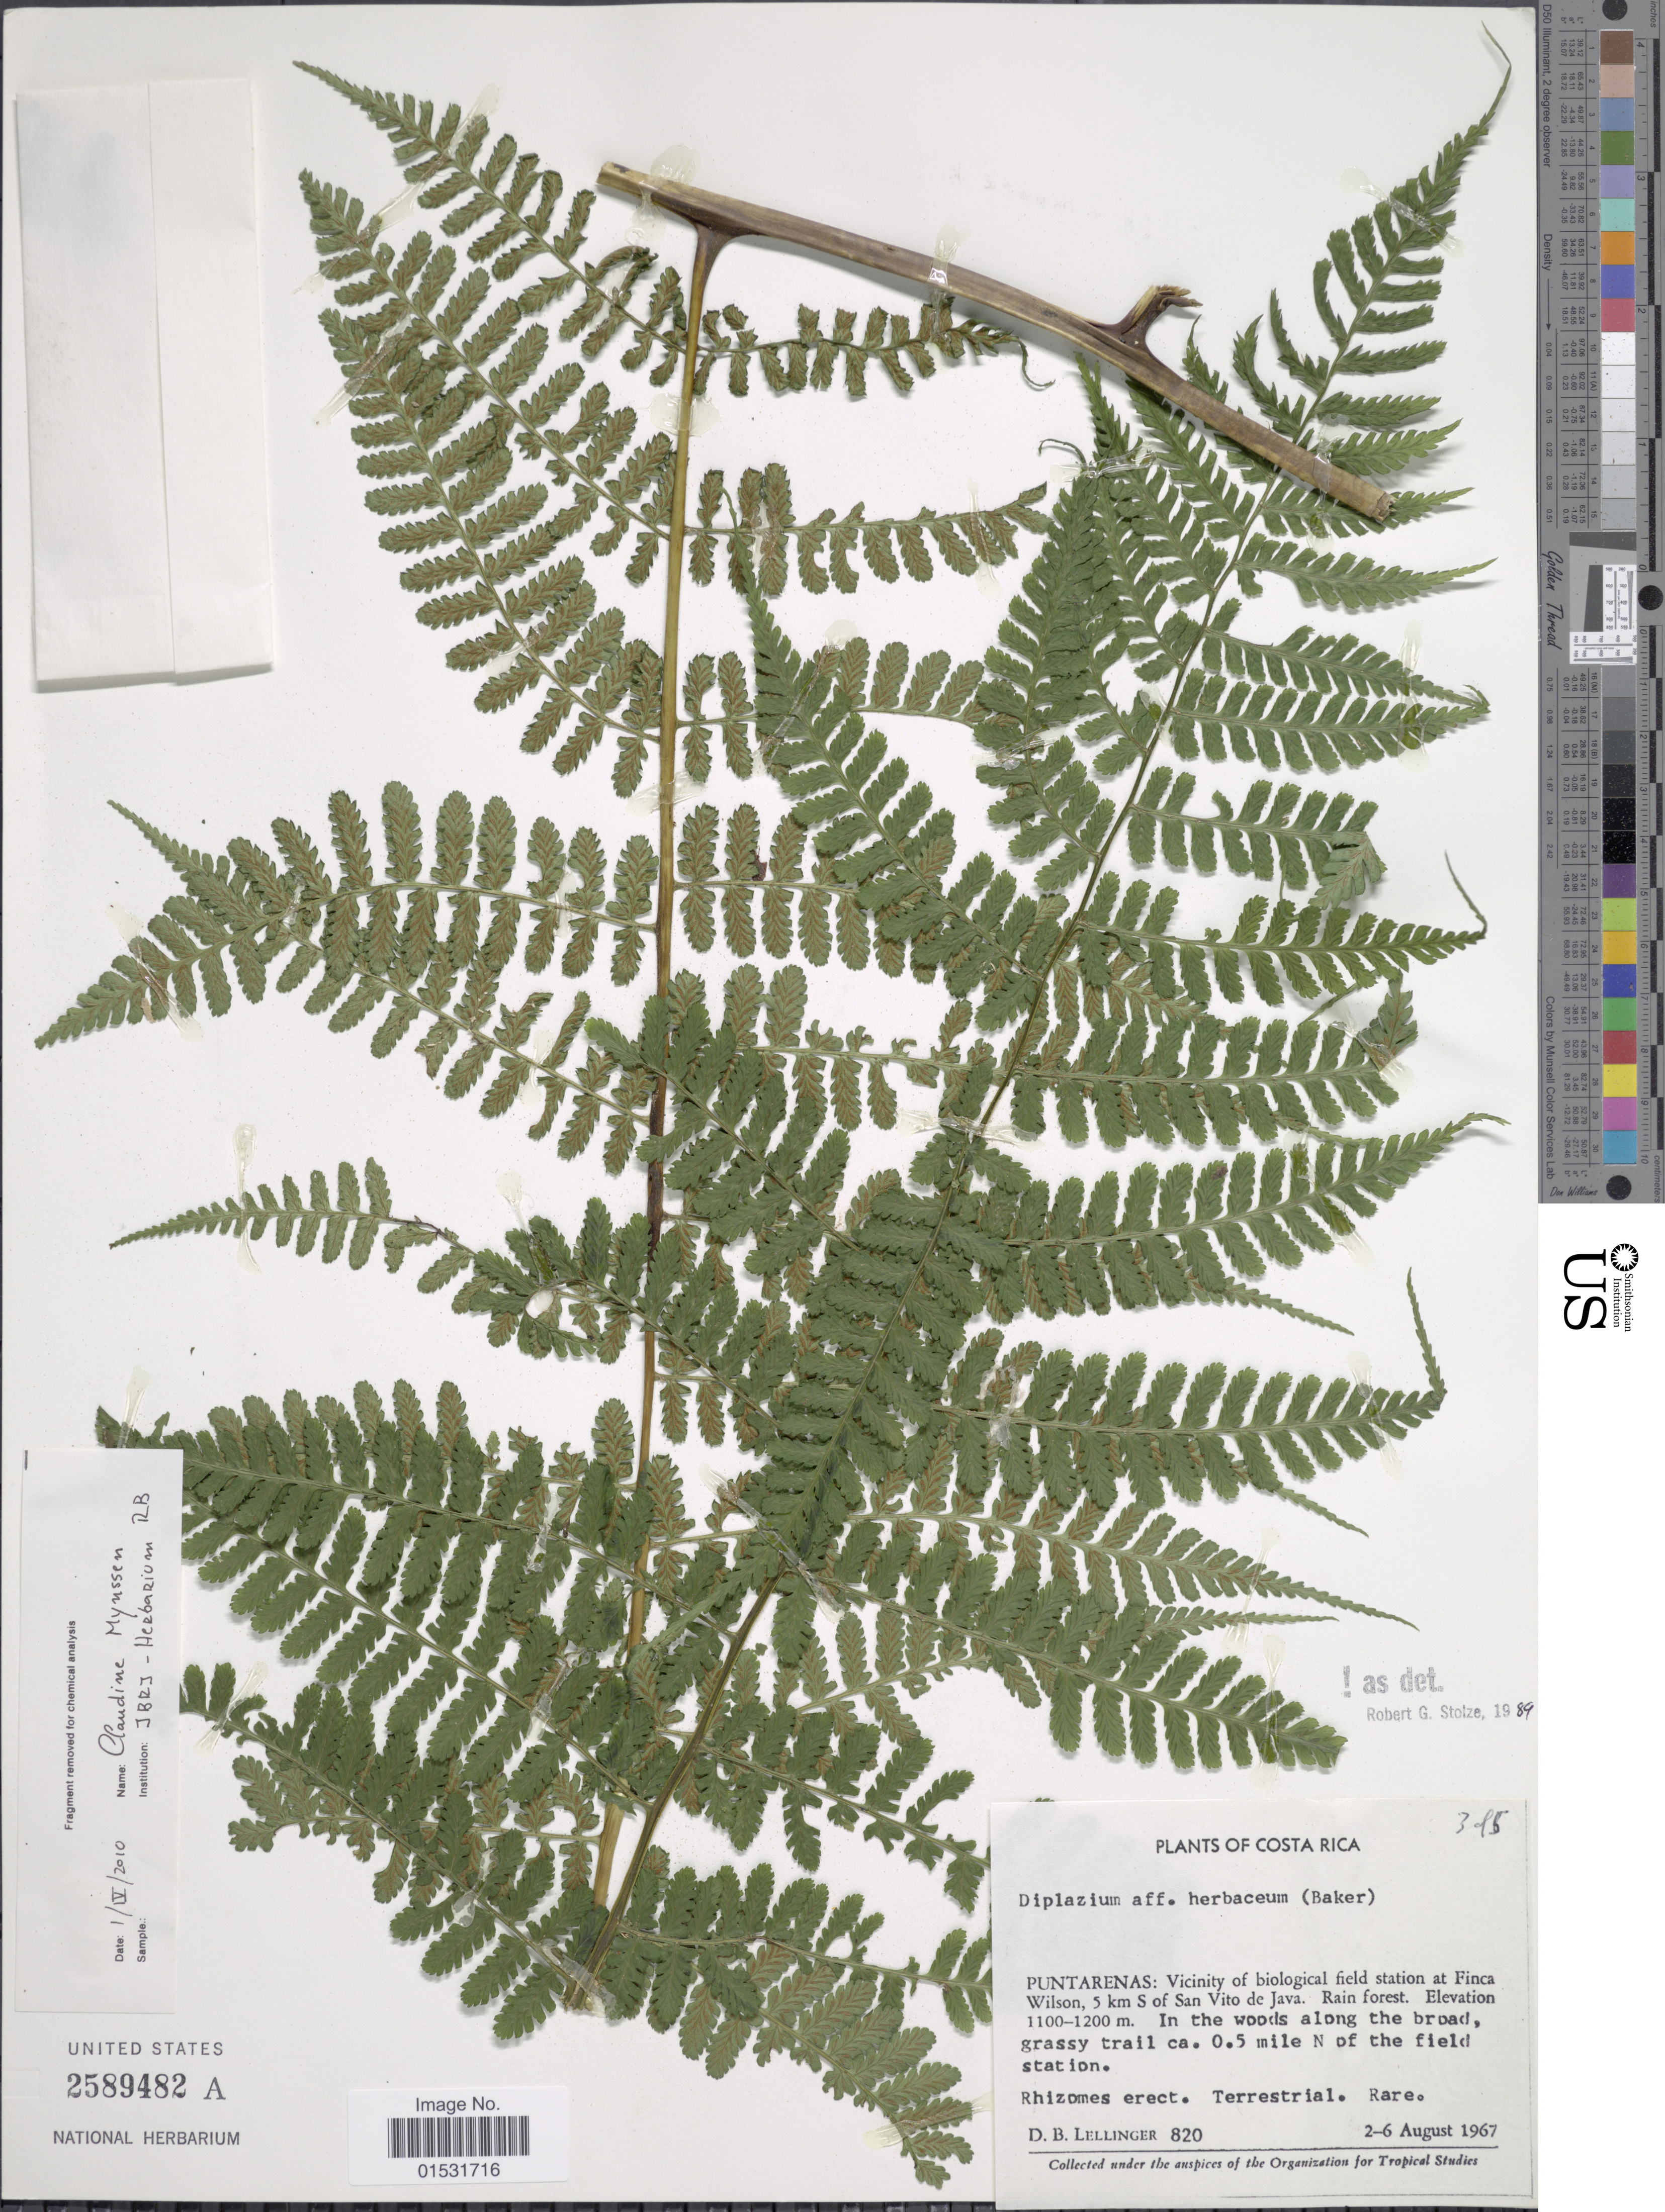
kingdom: Plantae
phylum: Tracheophyta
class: Polypodiopsida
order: Polypodiales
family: Athyriaceae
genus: Diplazium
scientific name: Diplazium gomezianum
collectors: D. B. Lellinger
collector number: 820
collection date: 1967-08-02/1967-08-06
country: Costa Rica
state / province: Puntarenas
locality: Vicinity of biological field station at Finca Wilson, 5 km S of San Vito de Java.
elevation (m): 1100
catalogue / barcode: US 2589482A